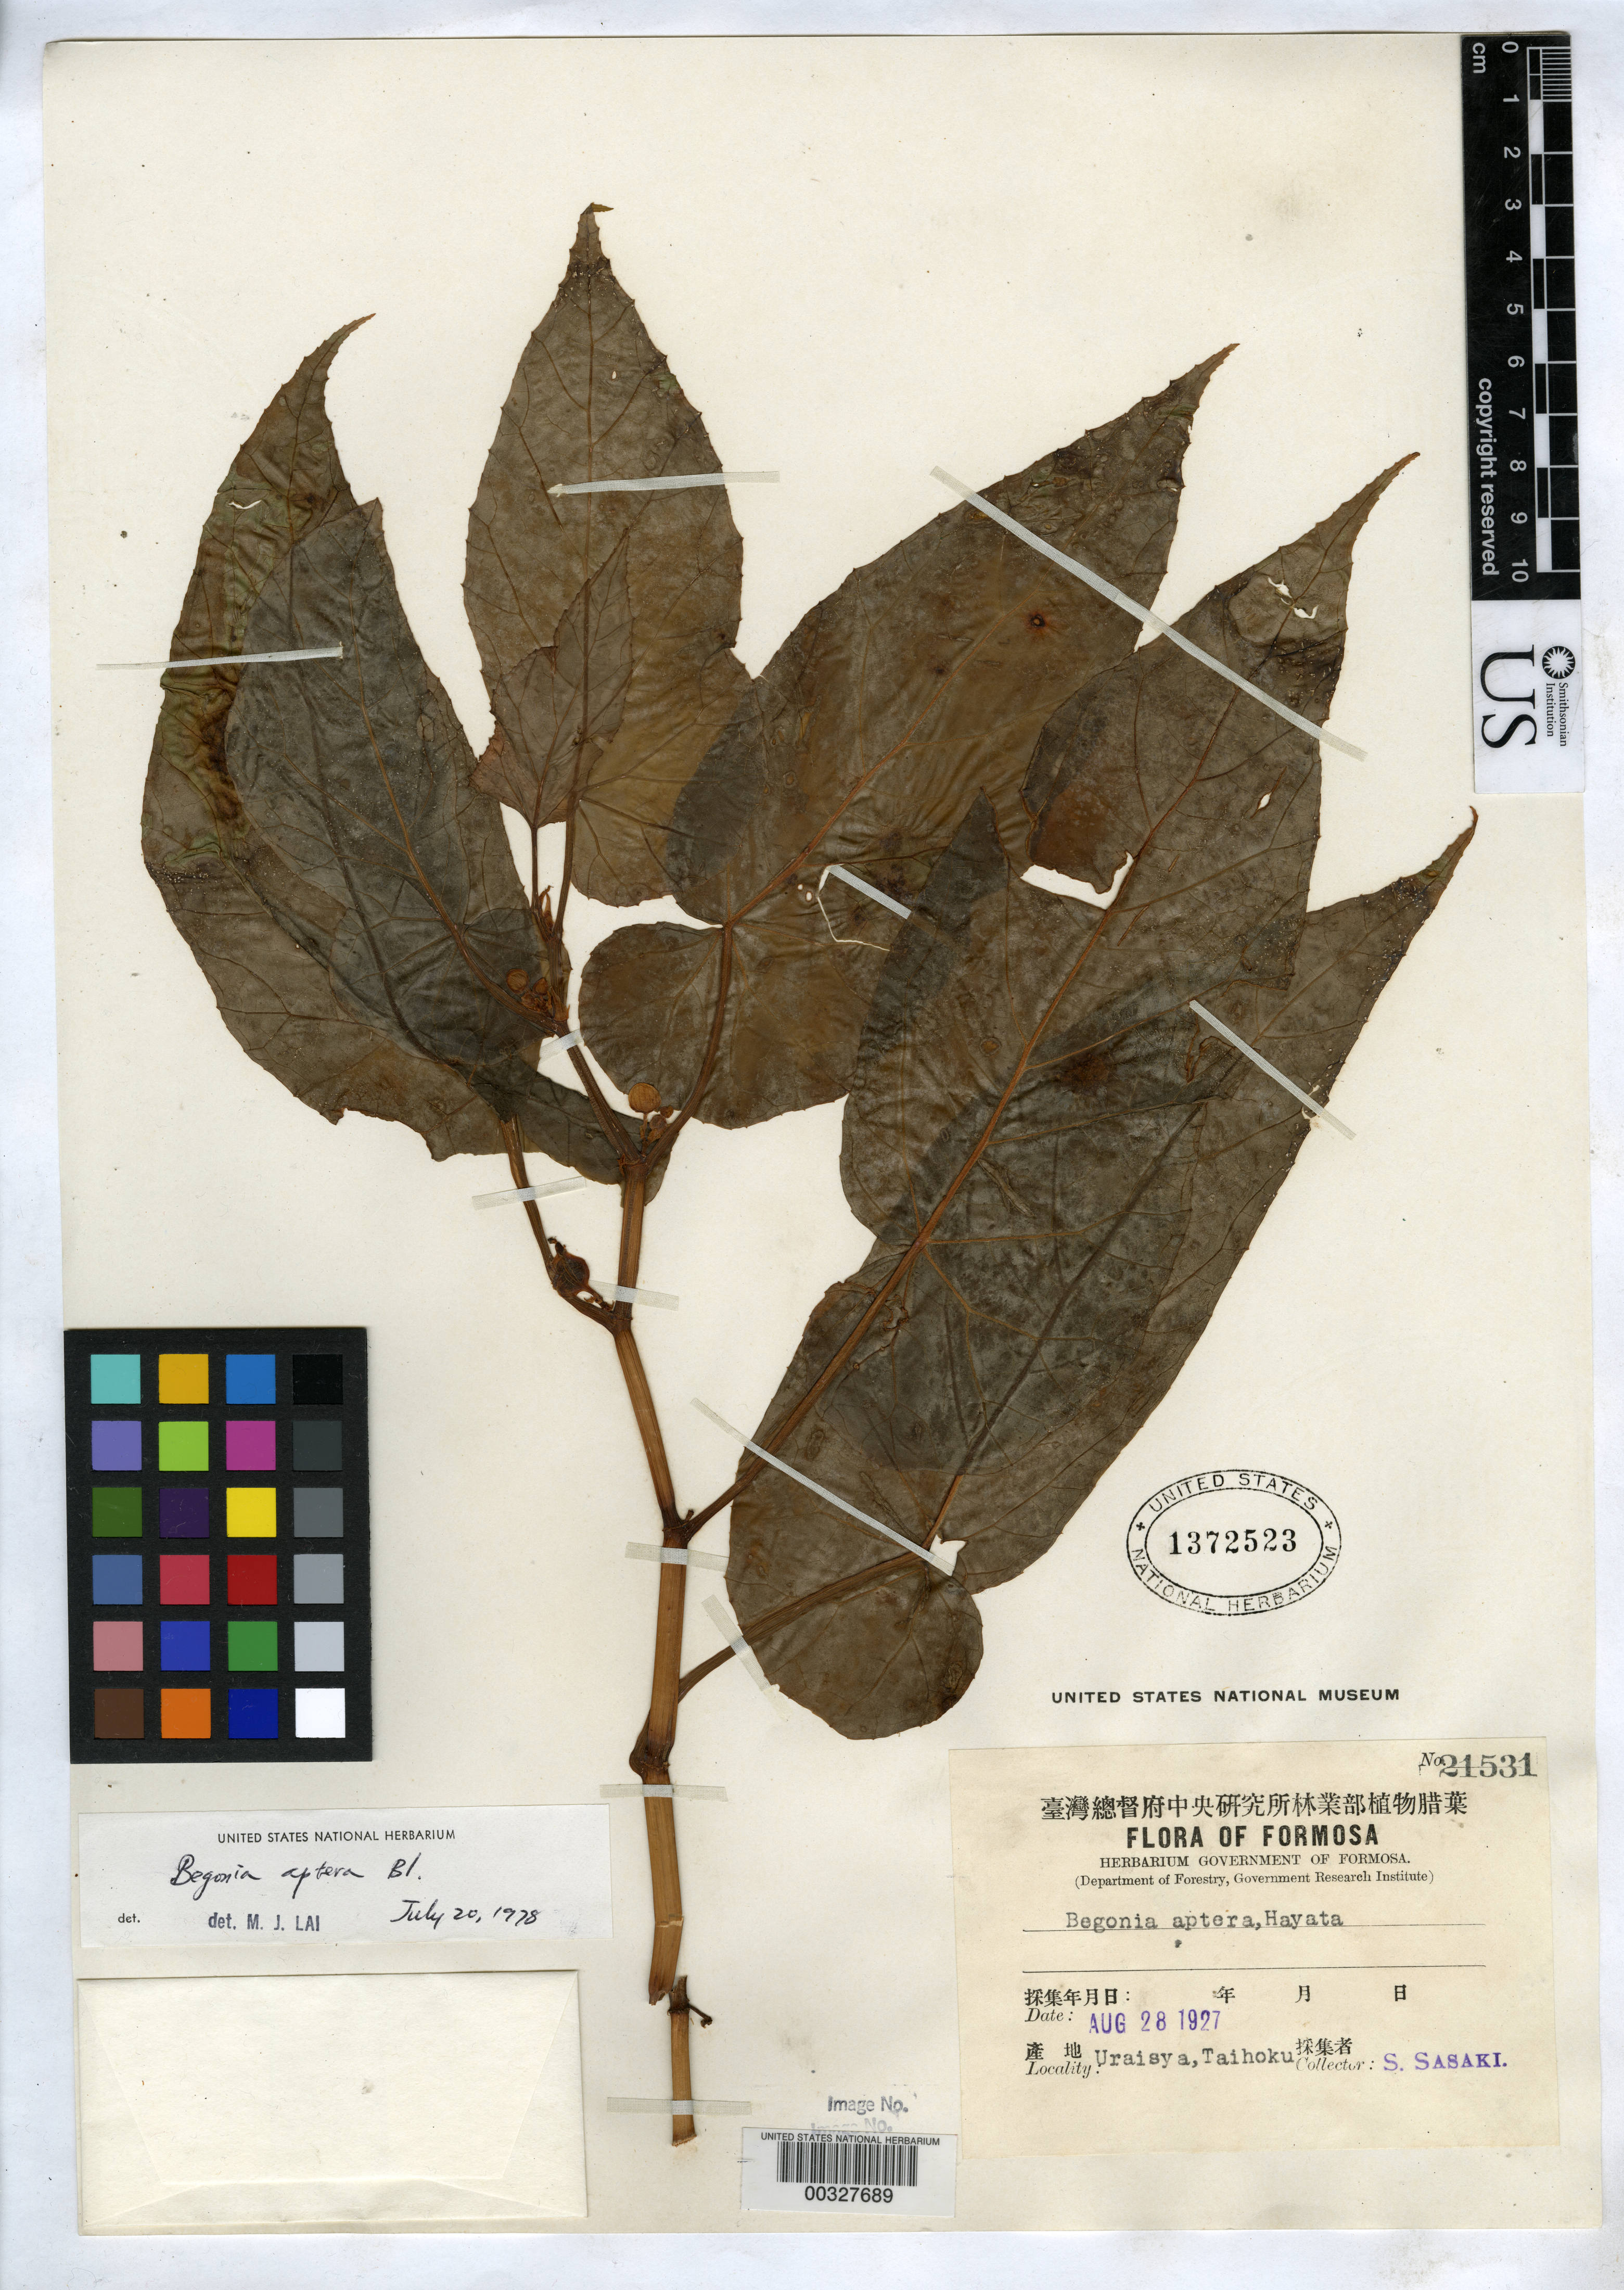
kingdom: Plantae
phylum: Tracheophyta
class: Magnoliopsida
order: Cucurbitales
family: Begoniaceae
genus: Begonia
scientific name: Begonia aptera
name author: Blume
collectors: S. Sasaki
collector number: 21531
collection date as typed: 28 Aug 1927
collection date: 1927-08-28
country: Taiwan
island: Taiwan [Formosa]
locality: Uraisya, taihoku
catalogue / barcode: US 1372523